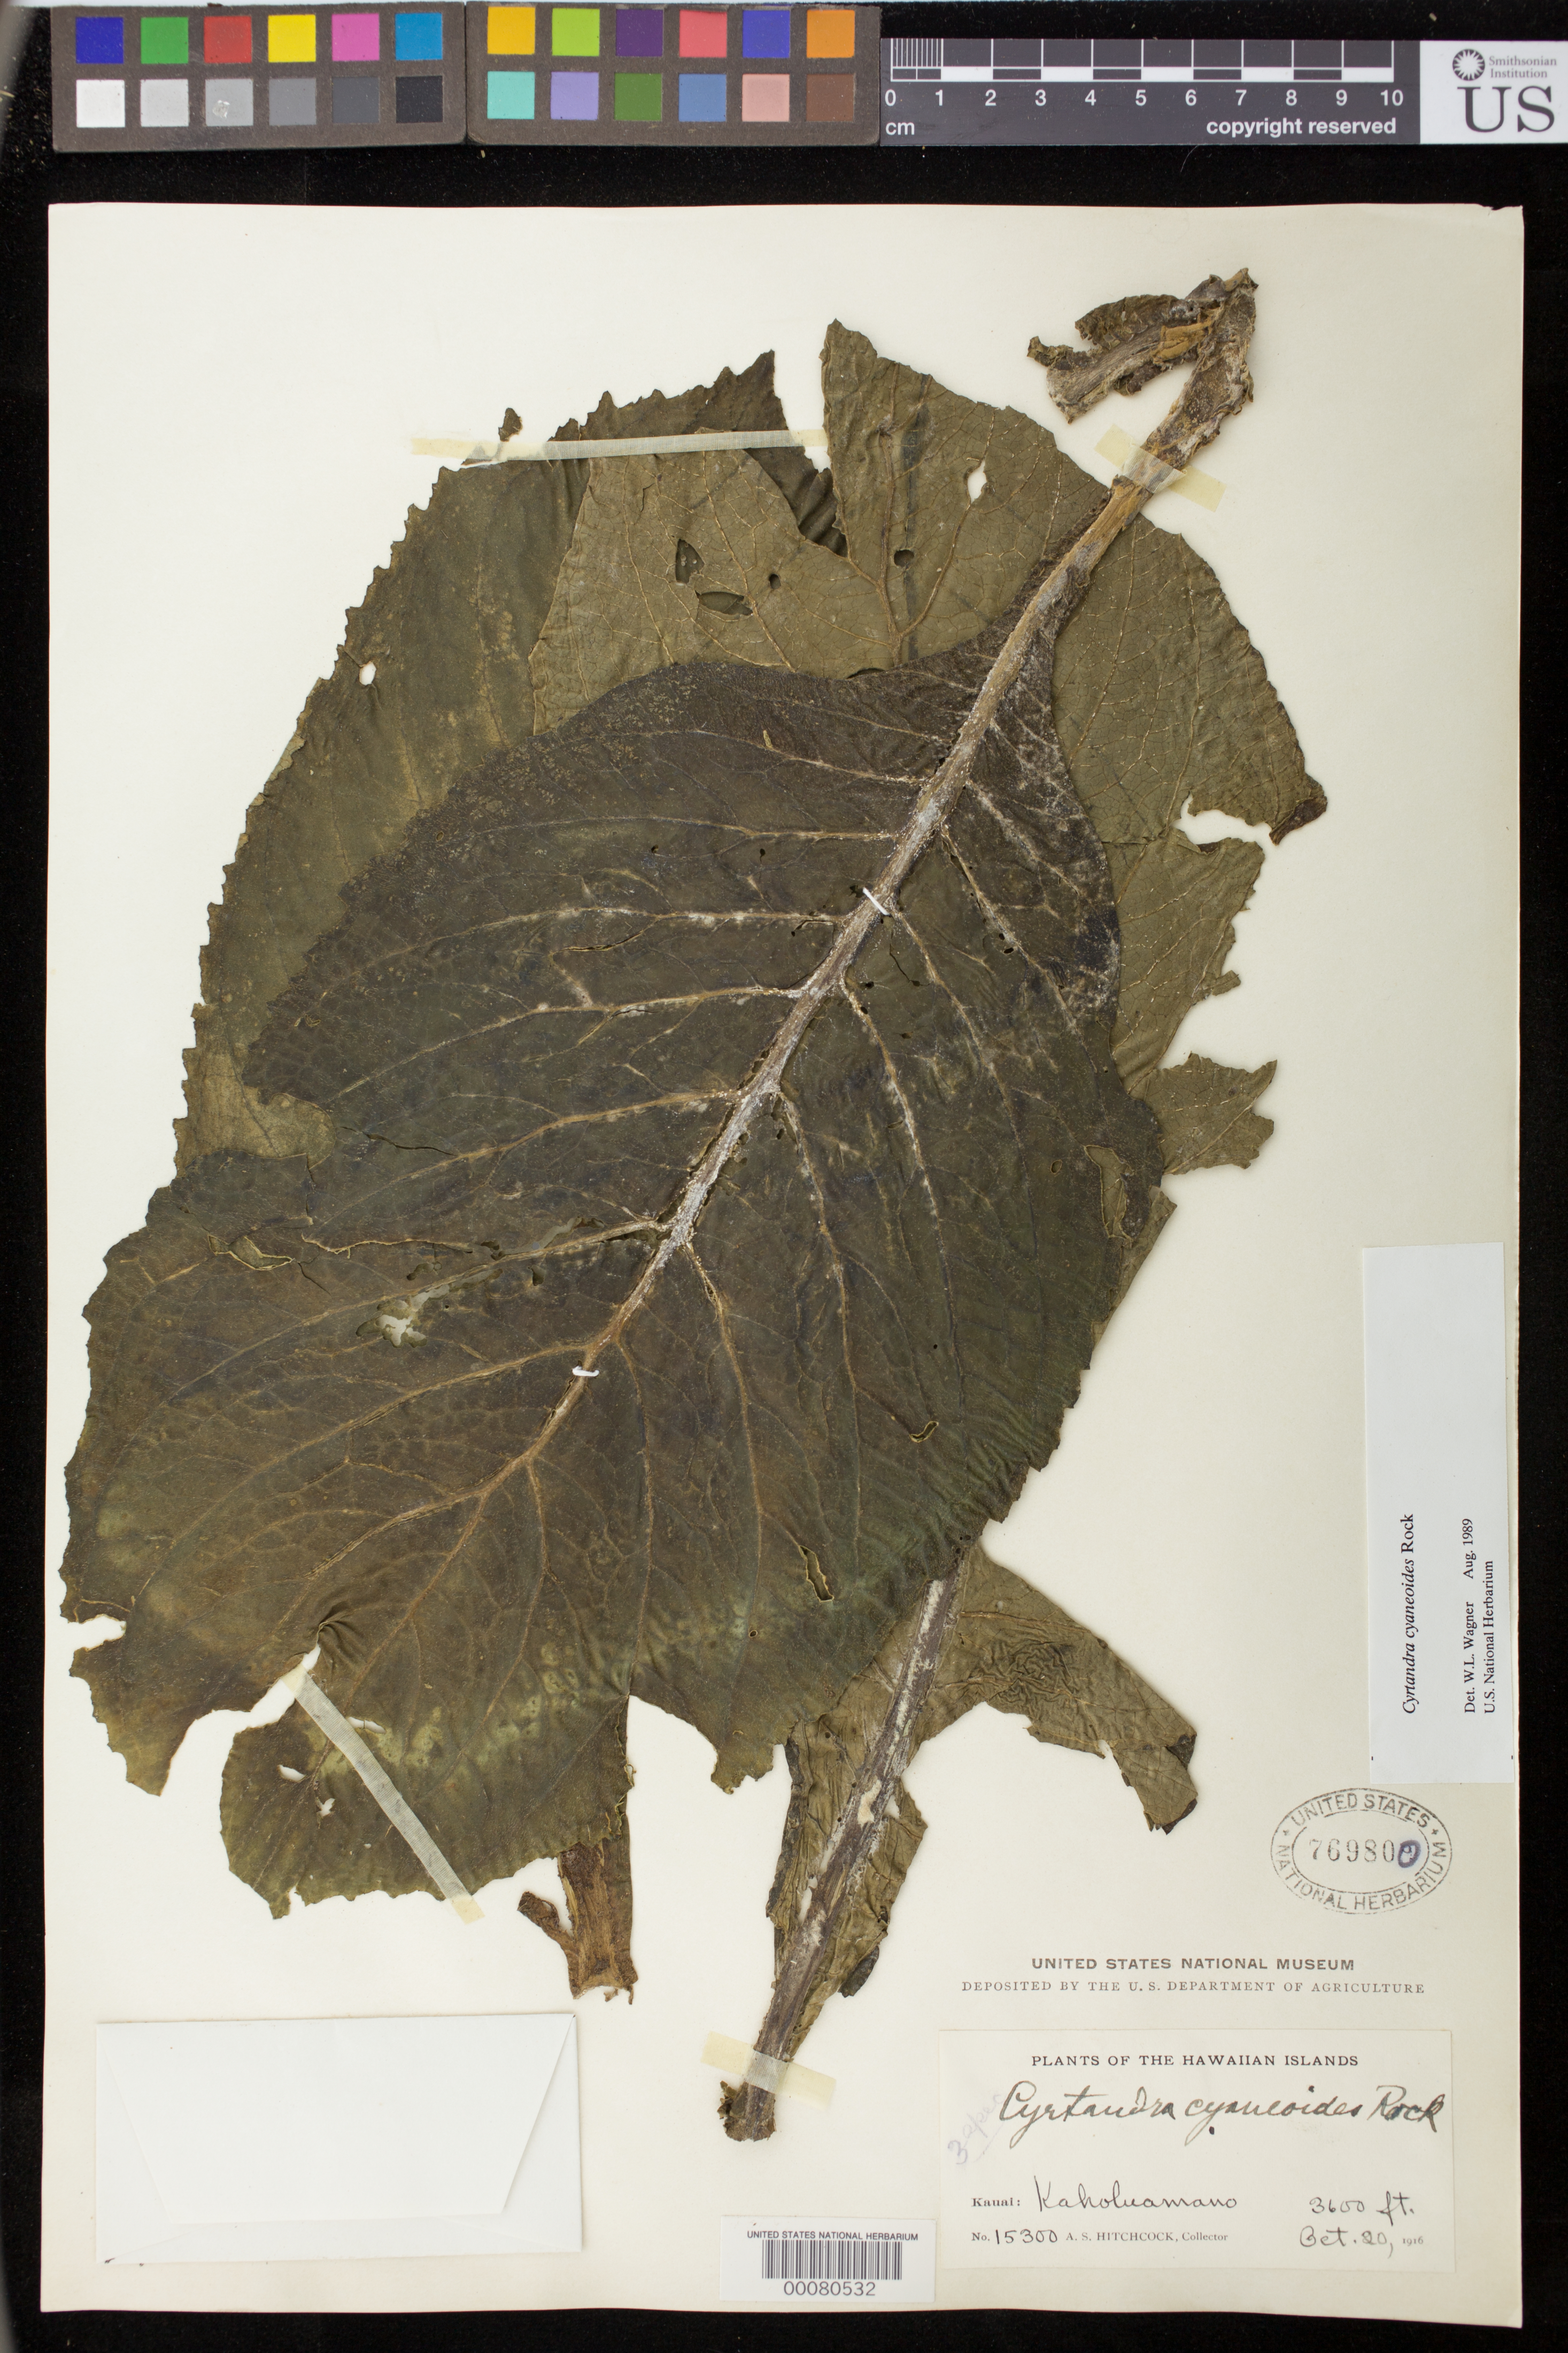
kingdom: Plantae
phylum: Tracheophyta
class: Magnoliopsida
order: Lamiales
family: Gesneriaceae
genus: Cyrtandra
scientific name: Cyrtandra cyaneoides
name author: Rock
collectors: A. S. Hitchcock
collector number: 15300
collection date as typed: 20 Oct 1916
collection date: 1916-10-20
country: United States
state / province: Hawaii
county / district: Kauai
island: Kaua'i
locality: Kaholumano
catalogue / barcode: US 769800